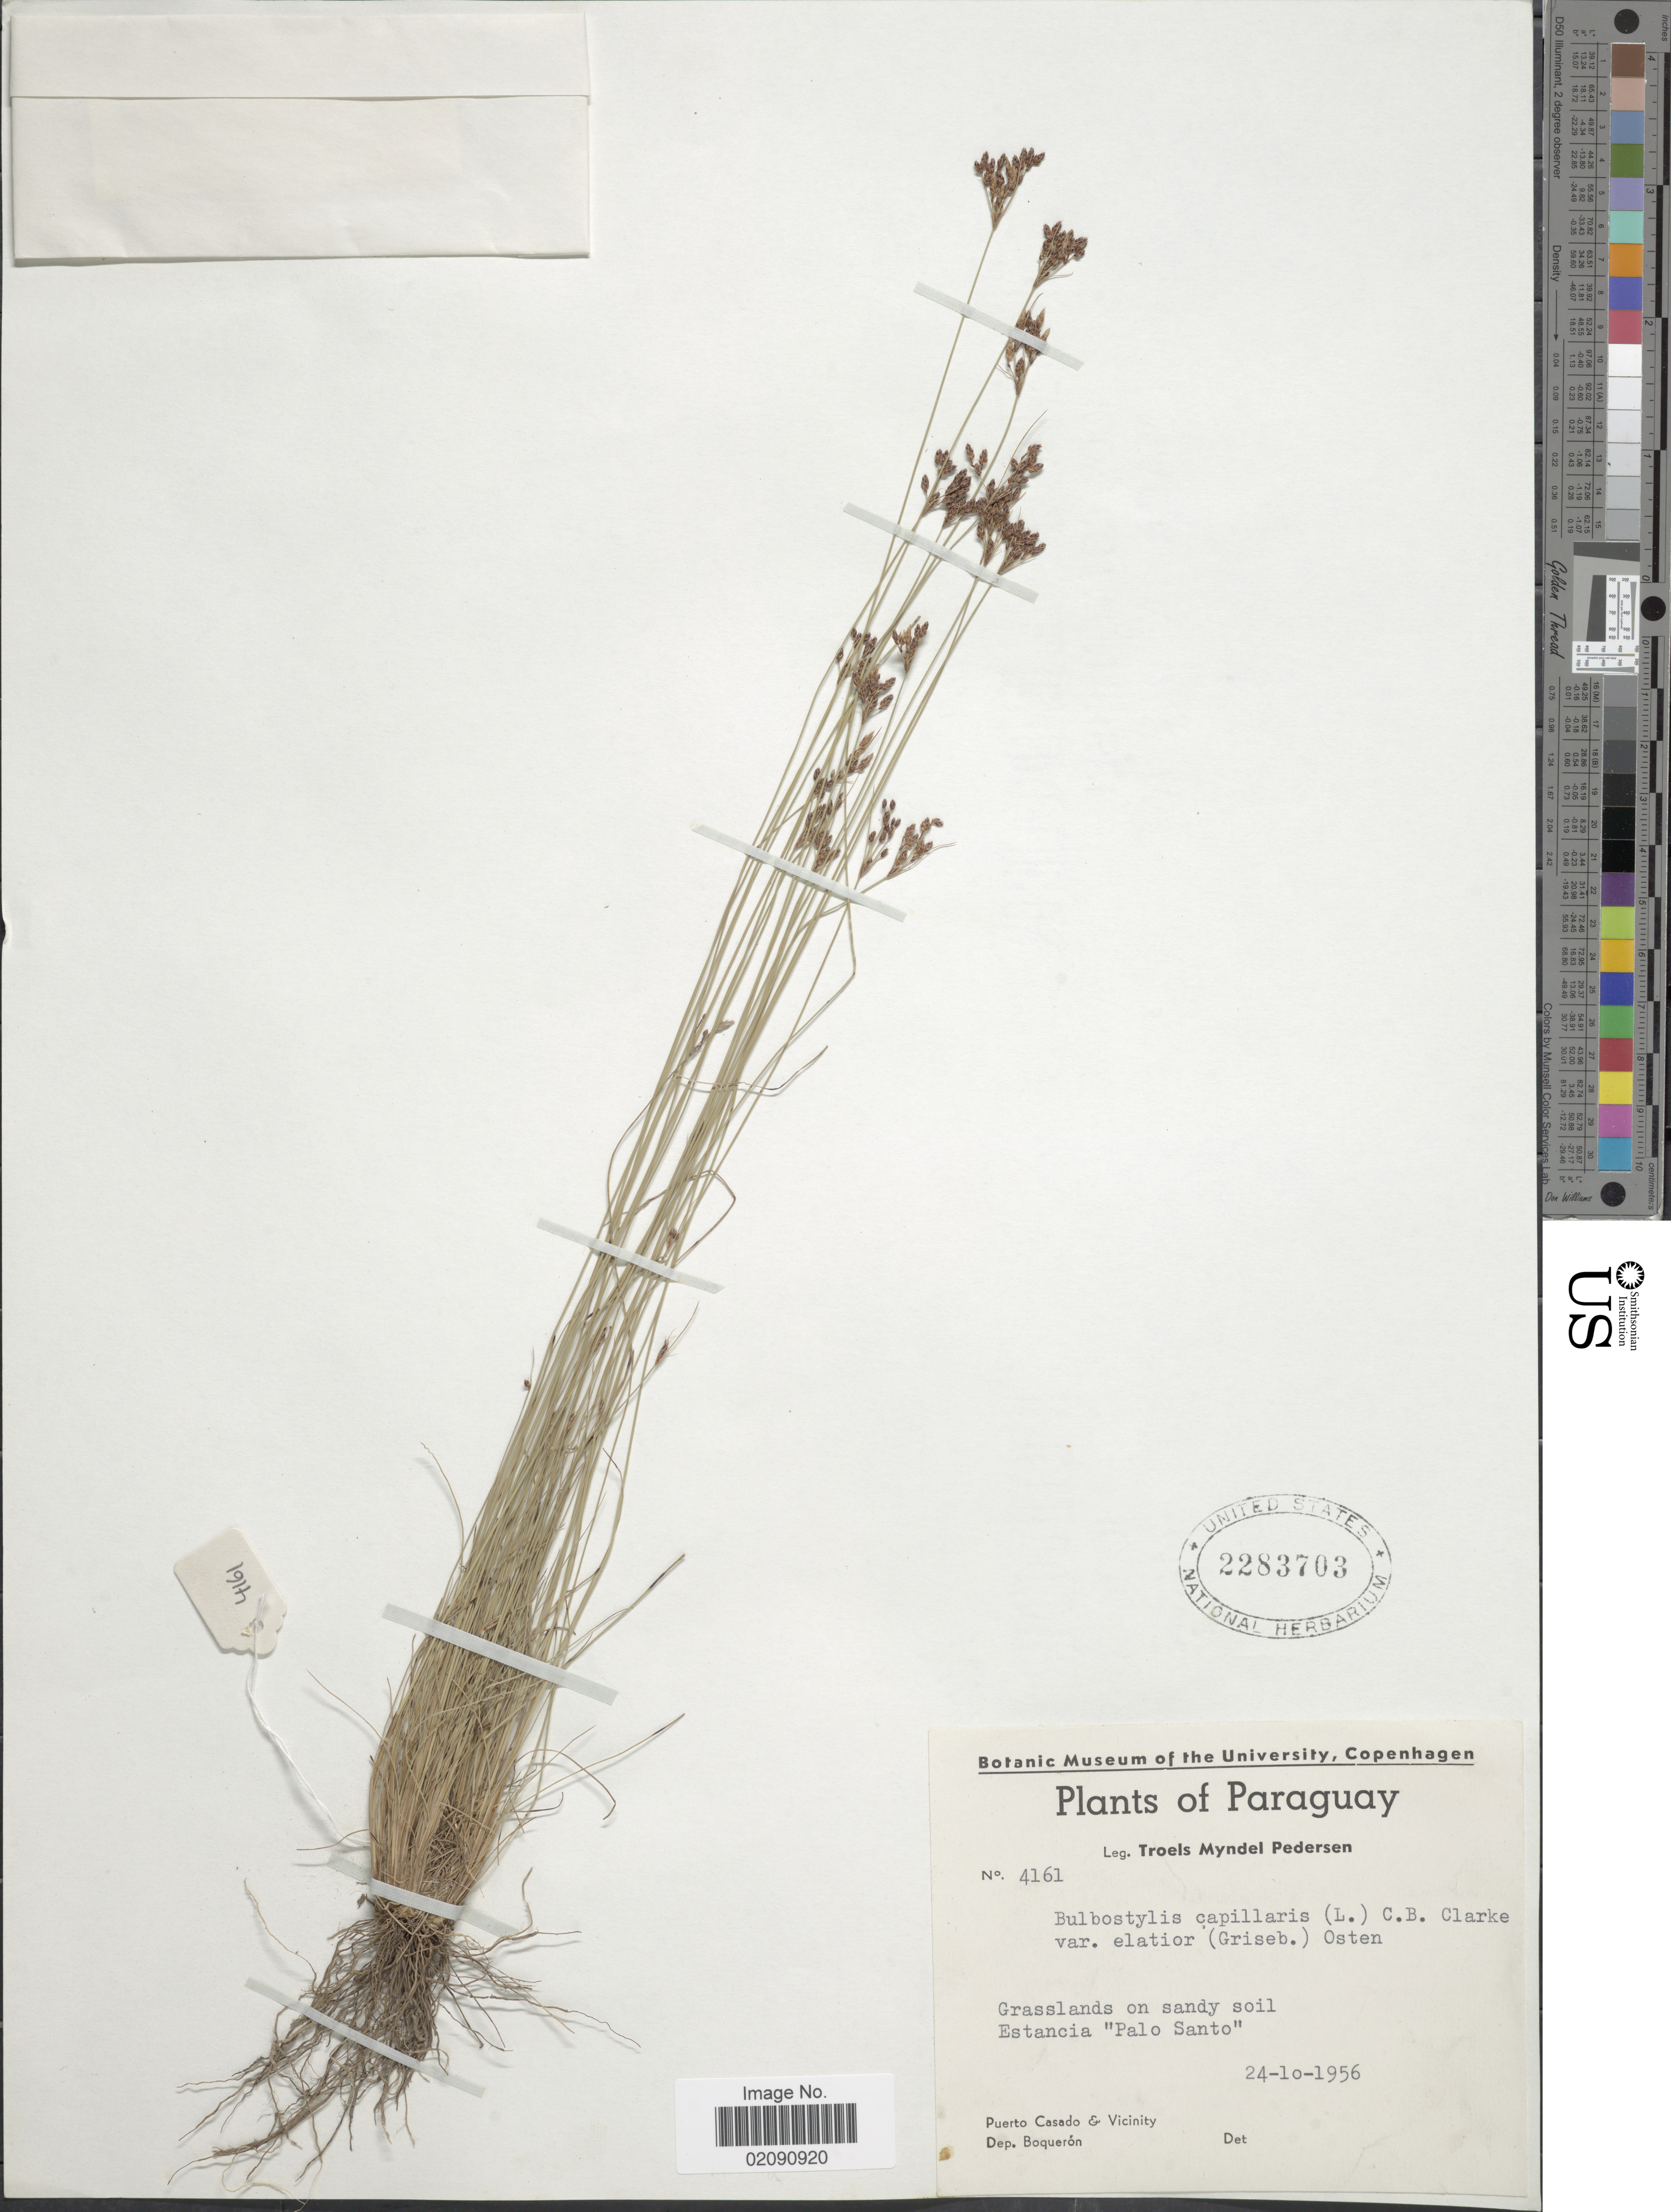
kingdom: Plantae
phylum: Tracheophyta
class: Liliopsida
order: Poales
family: Cyperaceae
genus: Bulbostylis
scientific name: Bulbostylis communis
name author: M. G. López & D.A. Simpson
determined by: Maciel-Silva, J. F.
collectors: T. Pederson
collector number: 4161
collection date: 1956-10-24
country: Paraguay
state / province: Boqueron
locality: Estancia "Palo Santo", Puerto Casado & Vicinity.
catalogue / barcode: US 2283703